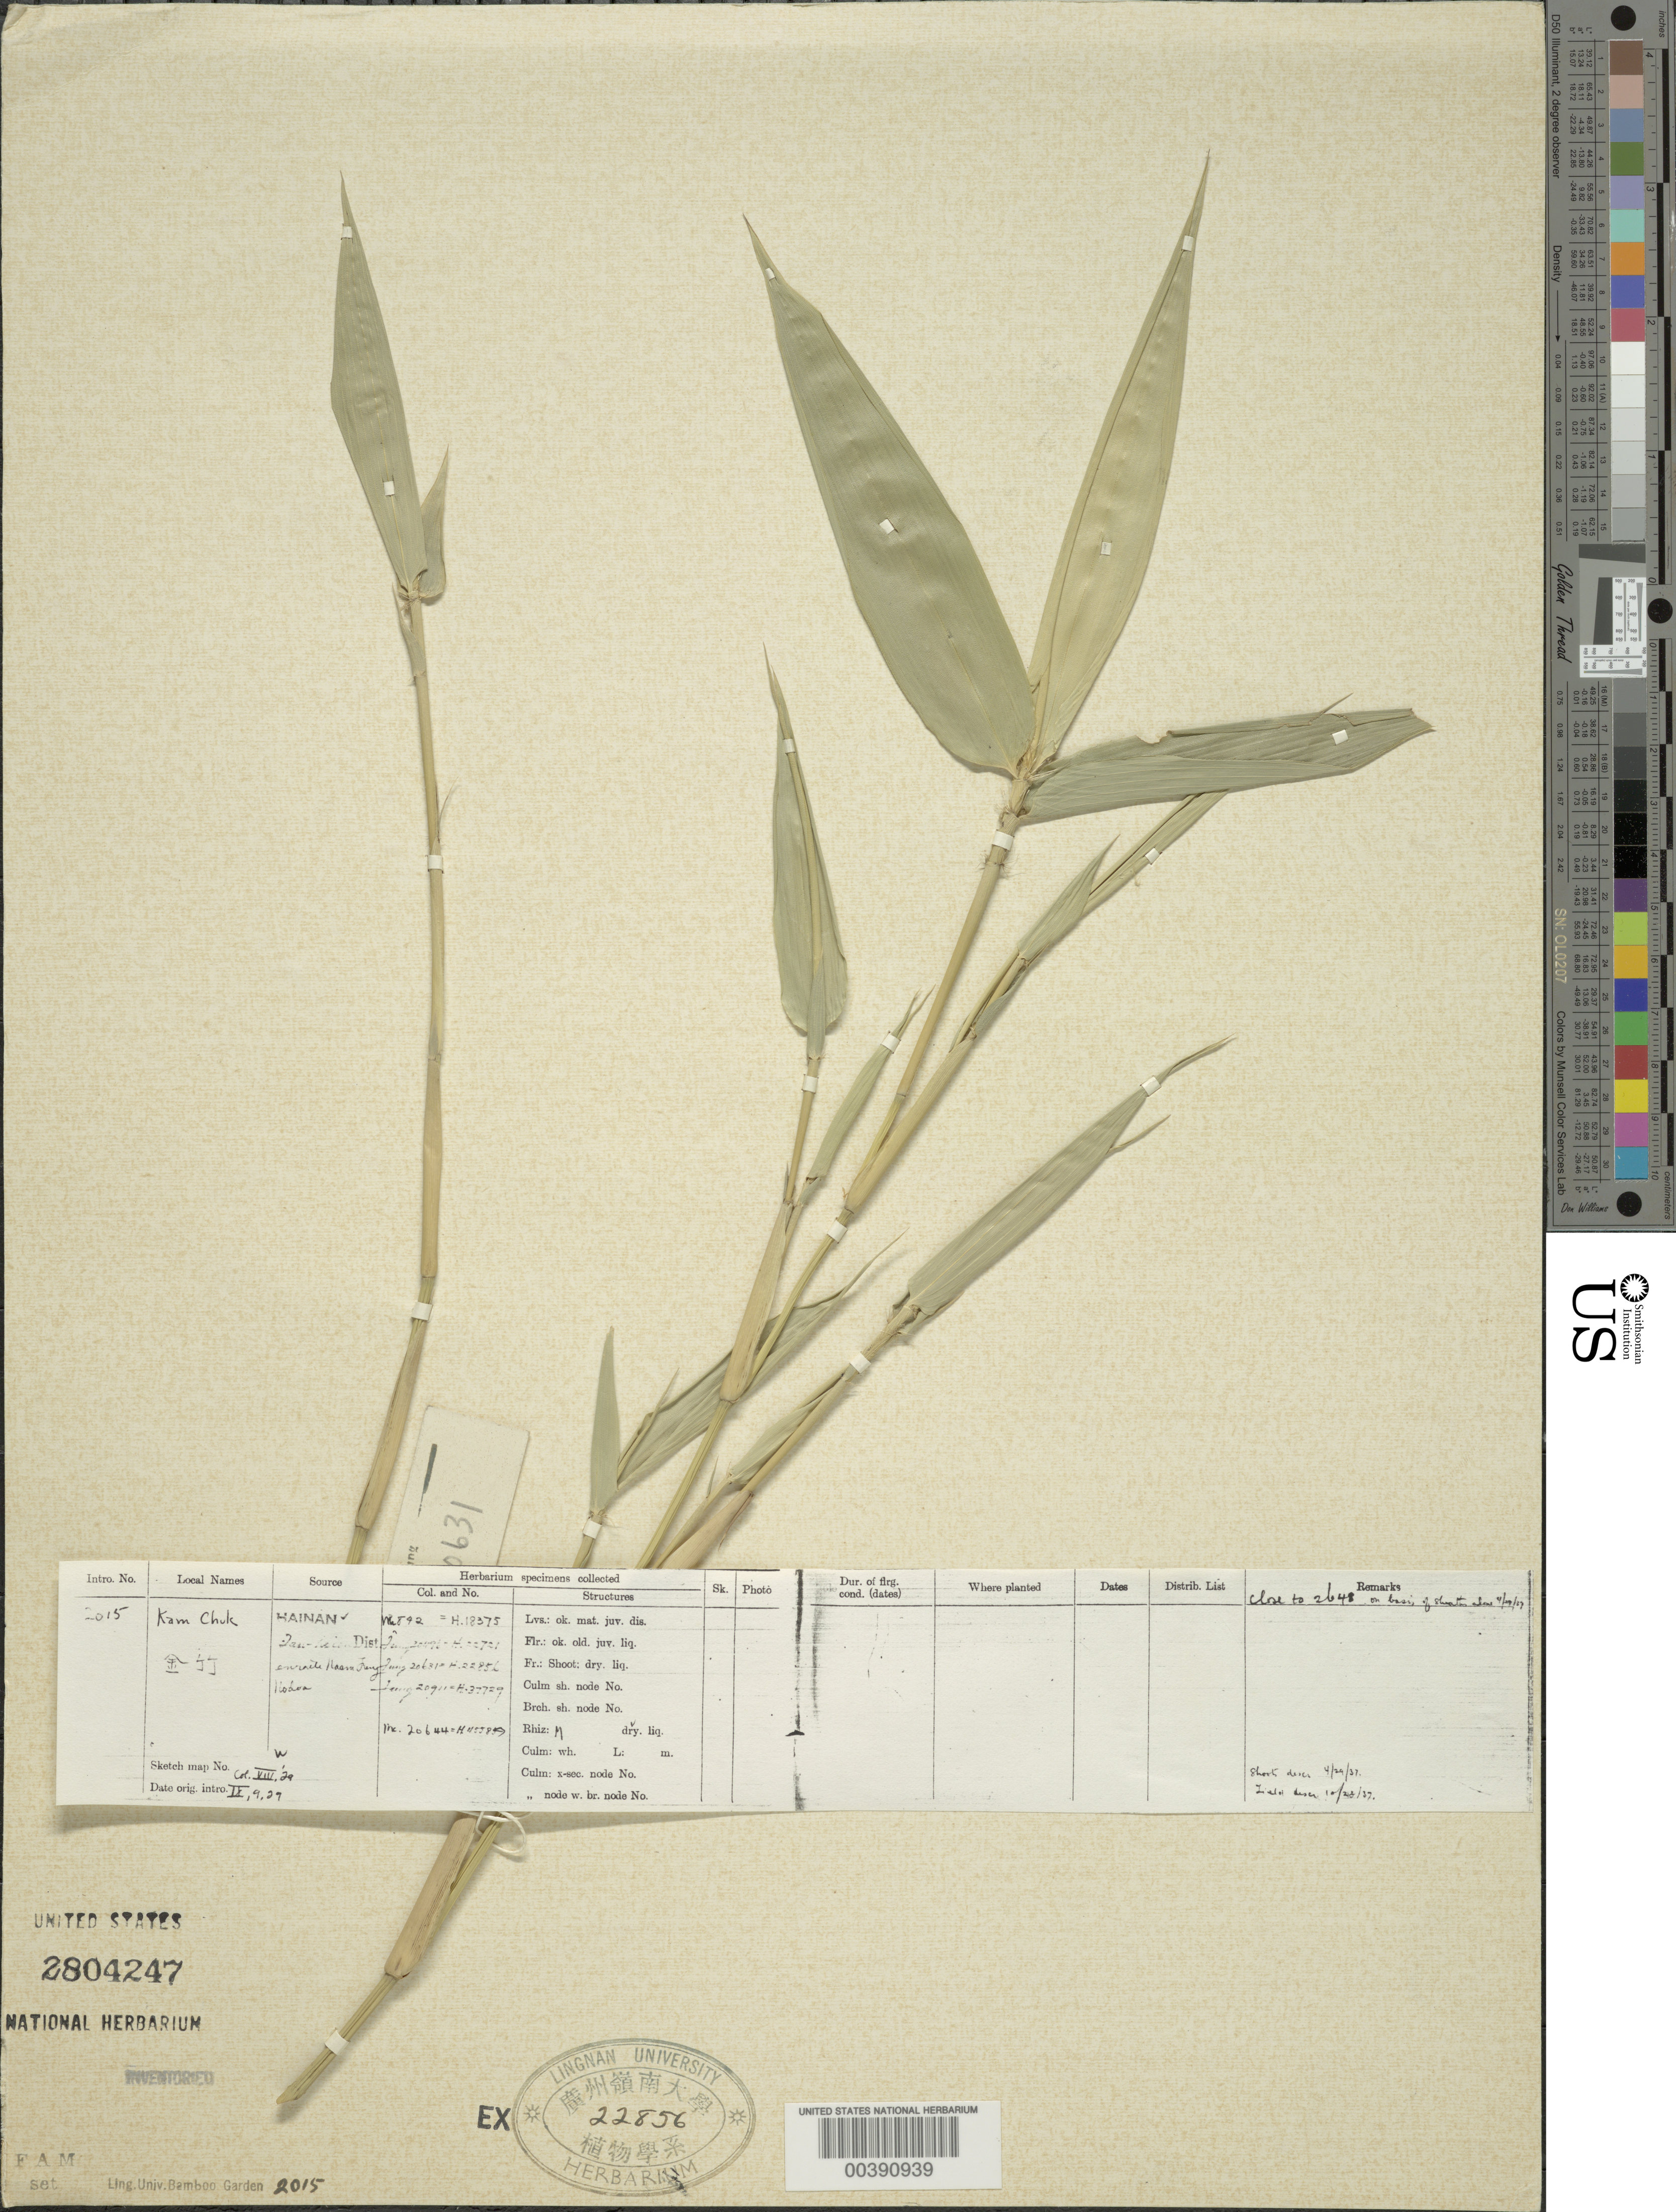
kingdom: Plantae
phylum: Tracheophyta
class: Liliopsida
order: Poales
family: Poaceae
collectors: H. L. Fung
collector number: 20631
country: China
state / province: Hainan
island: Hainan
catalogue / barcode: US 2804247